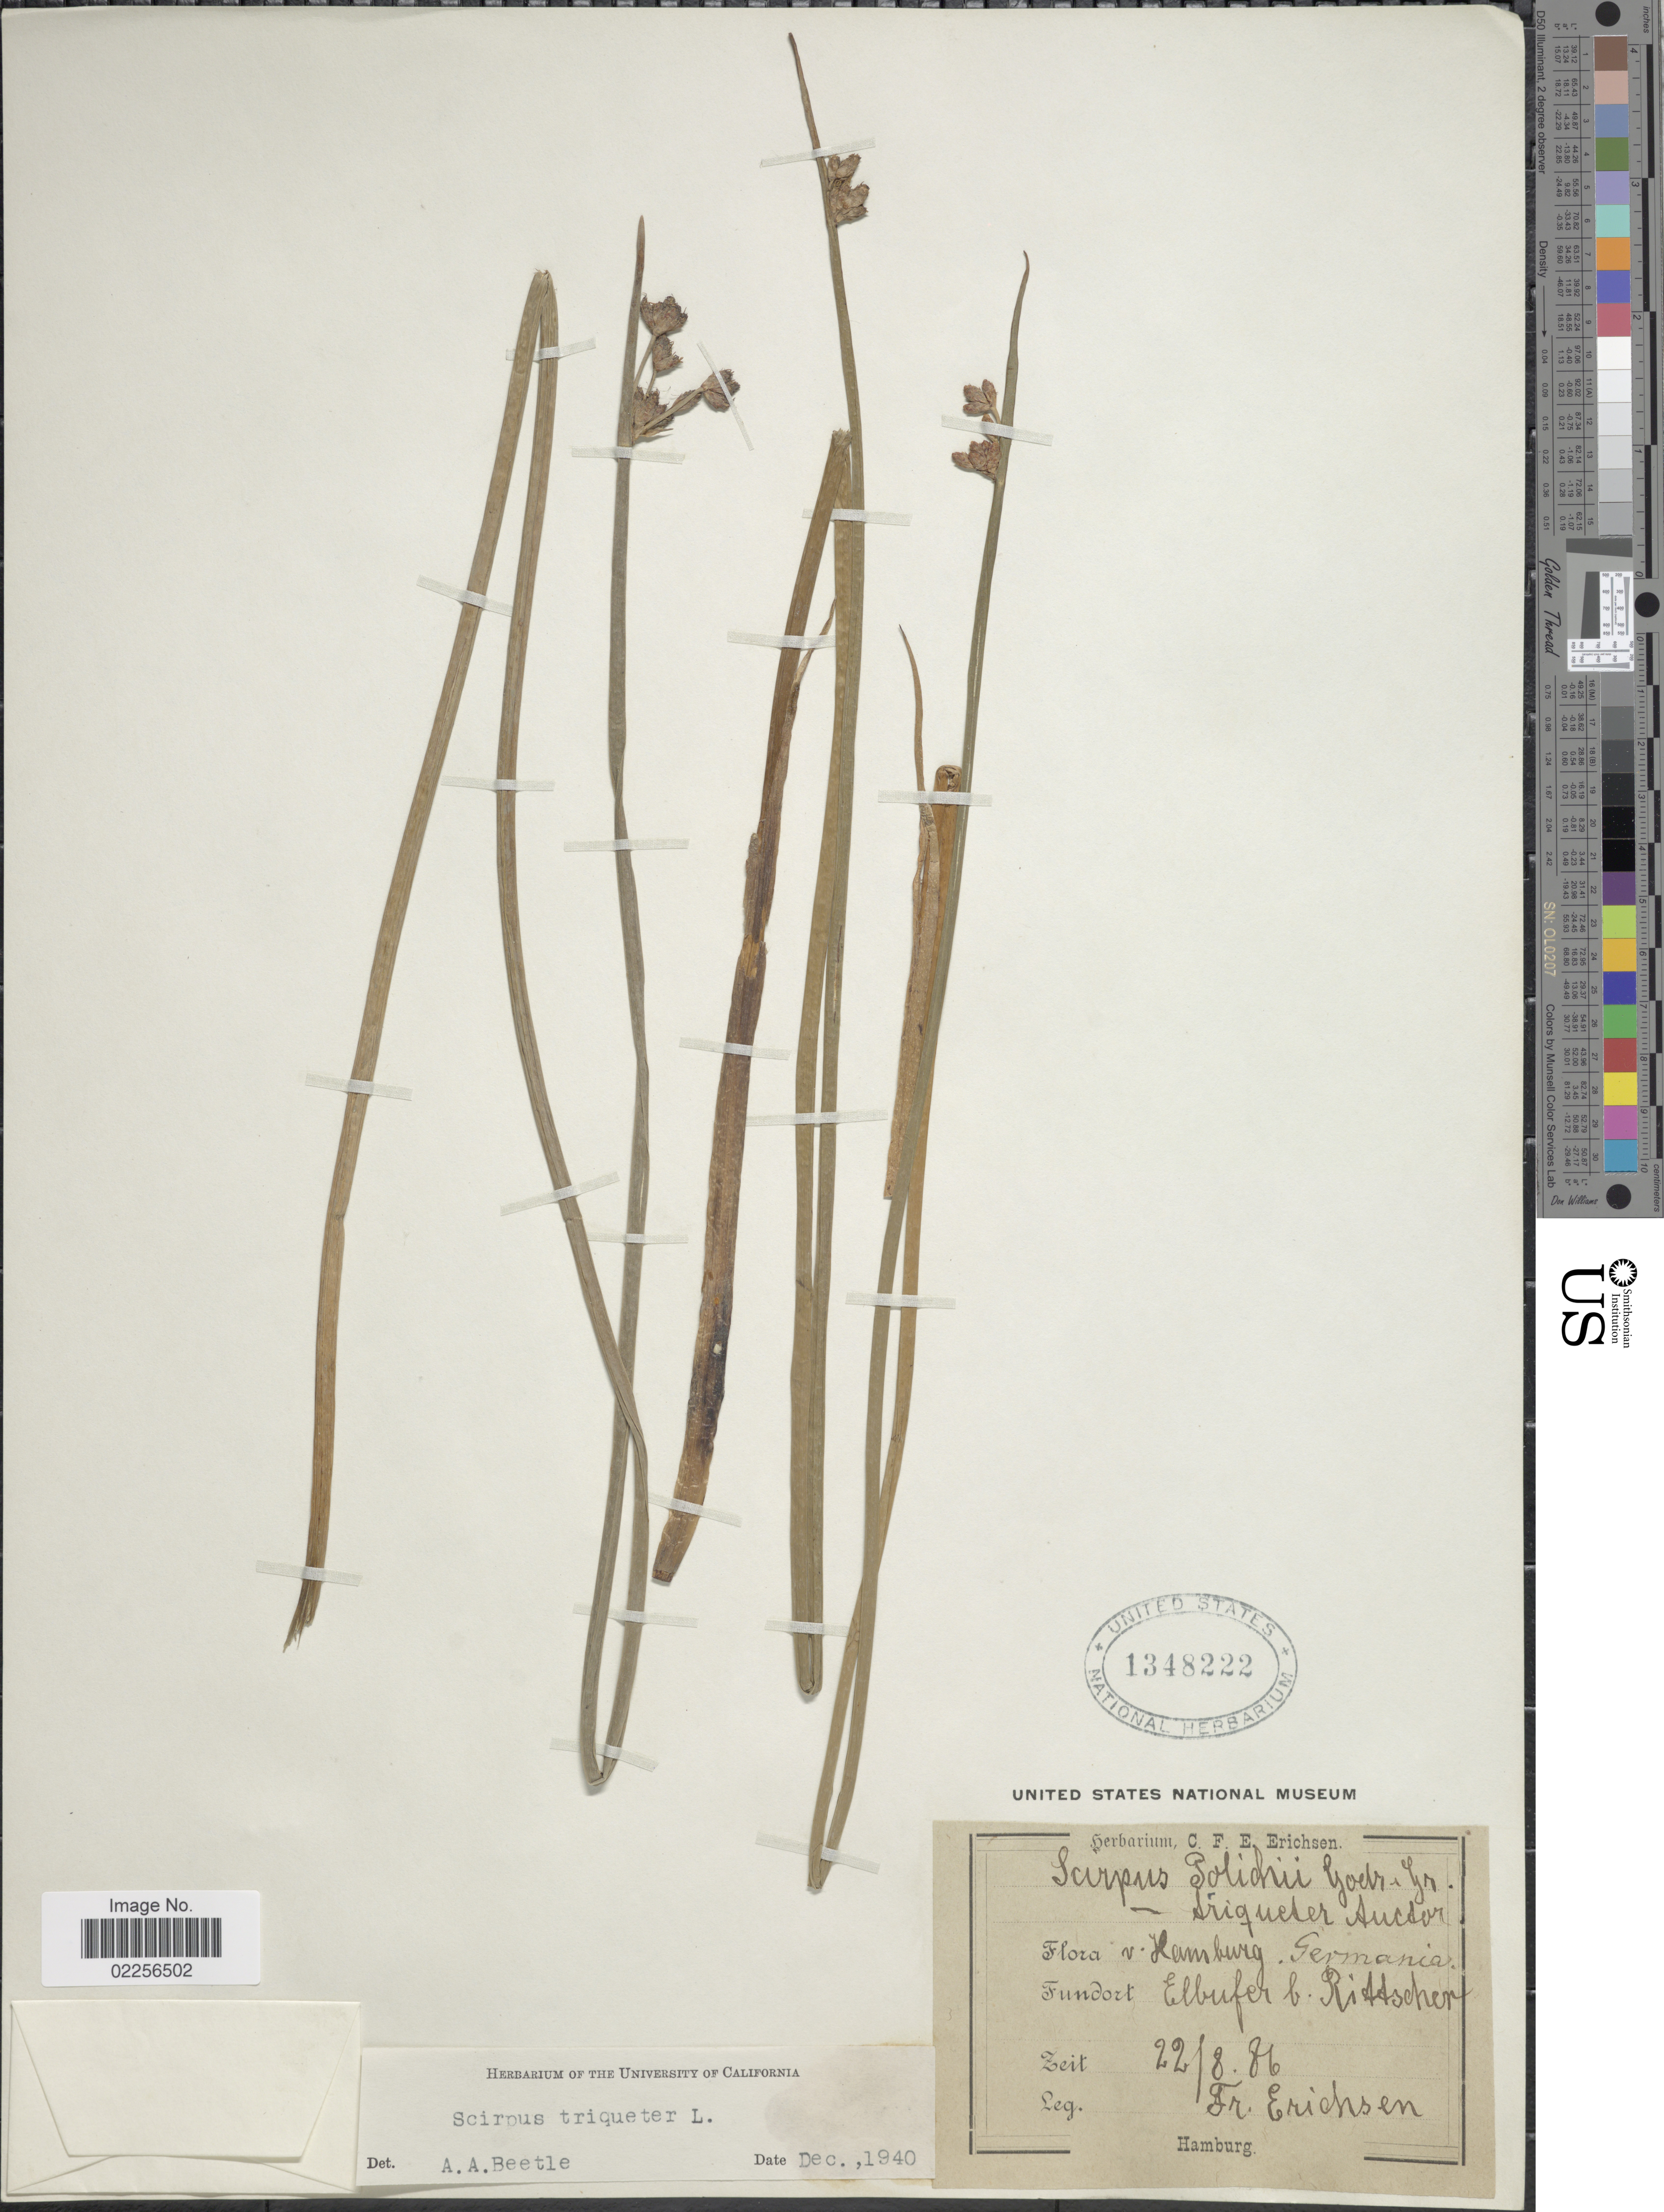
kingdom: Plantae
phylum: Tracheophyta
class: Liliopsida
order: Poales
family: Cyperaceae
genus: Schoenoplectus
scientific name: Schoenoplectus triqueter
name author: (L.) Palla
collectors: Erichsen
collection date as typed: Transcribed d/m/y: 22/8/86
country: Germany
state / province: Hamburg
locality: Elbufer b. Rittscher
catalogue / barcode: US 1348222